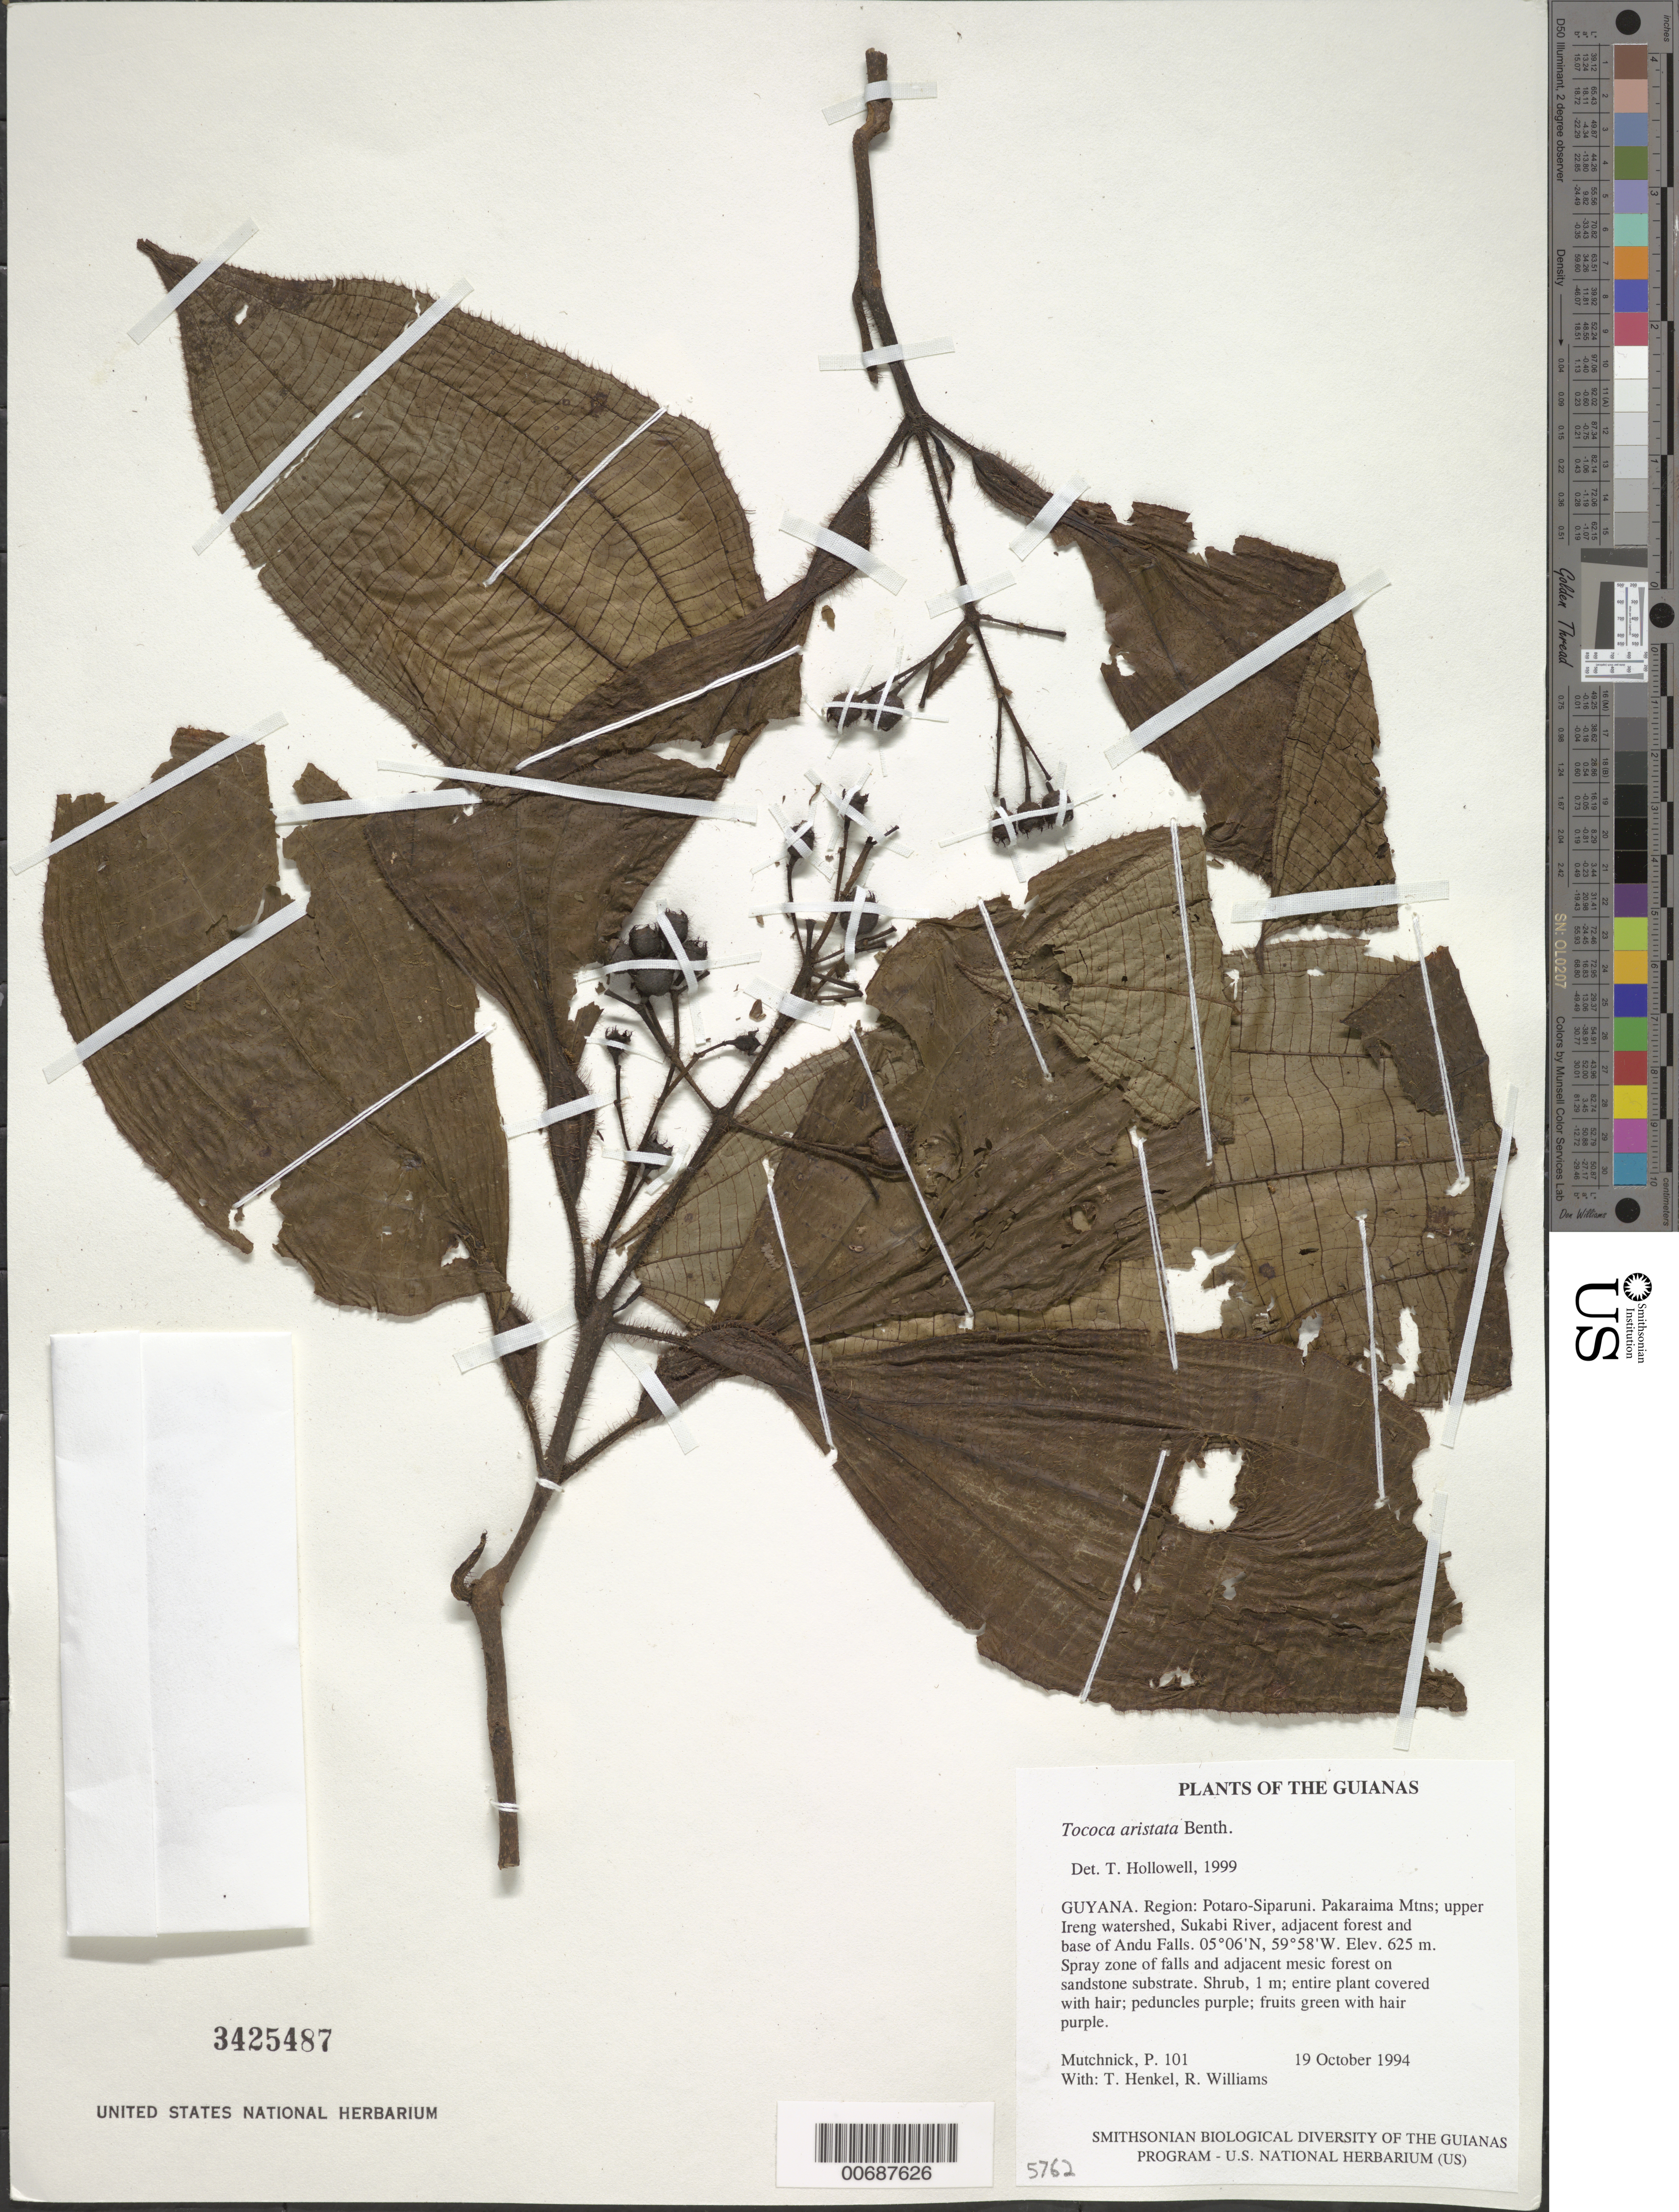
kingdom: Plantae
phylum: Tracheophyta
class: Magnoliopsida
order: Myrtales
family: Melastomataceae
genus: Tococa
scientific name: Tococa aristata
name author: Benth.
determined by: Hollowell, T. H., (BOT), Smithsonian Institution - National Museum of Natural History (UNITED STATES)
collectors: P. Mutchnick, T. Henkel & R. Williams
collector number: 101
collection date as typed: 19 October 1994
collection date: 1994-10-19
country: Guyana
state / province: Potaro-Siparuni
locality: Pakaraima Mtns; upper Ireng watershed, Sukabi River, adjacent forest and base of Andu Falls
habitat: Spray zone of falls and adjacent mesic forest on sandstone substrate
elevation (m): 625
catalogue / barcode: US 3425487